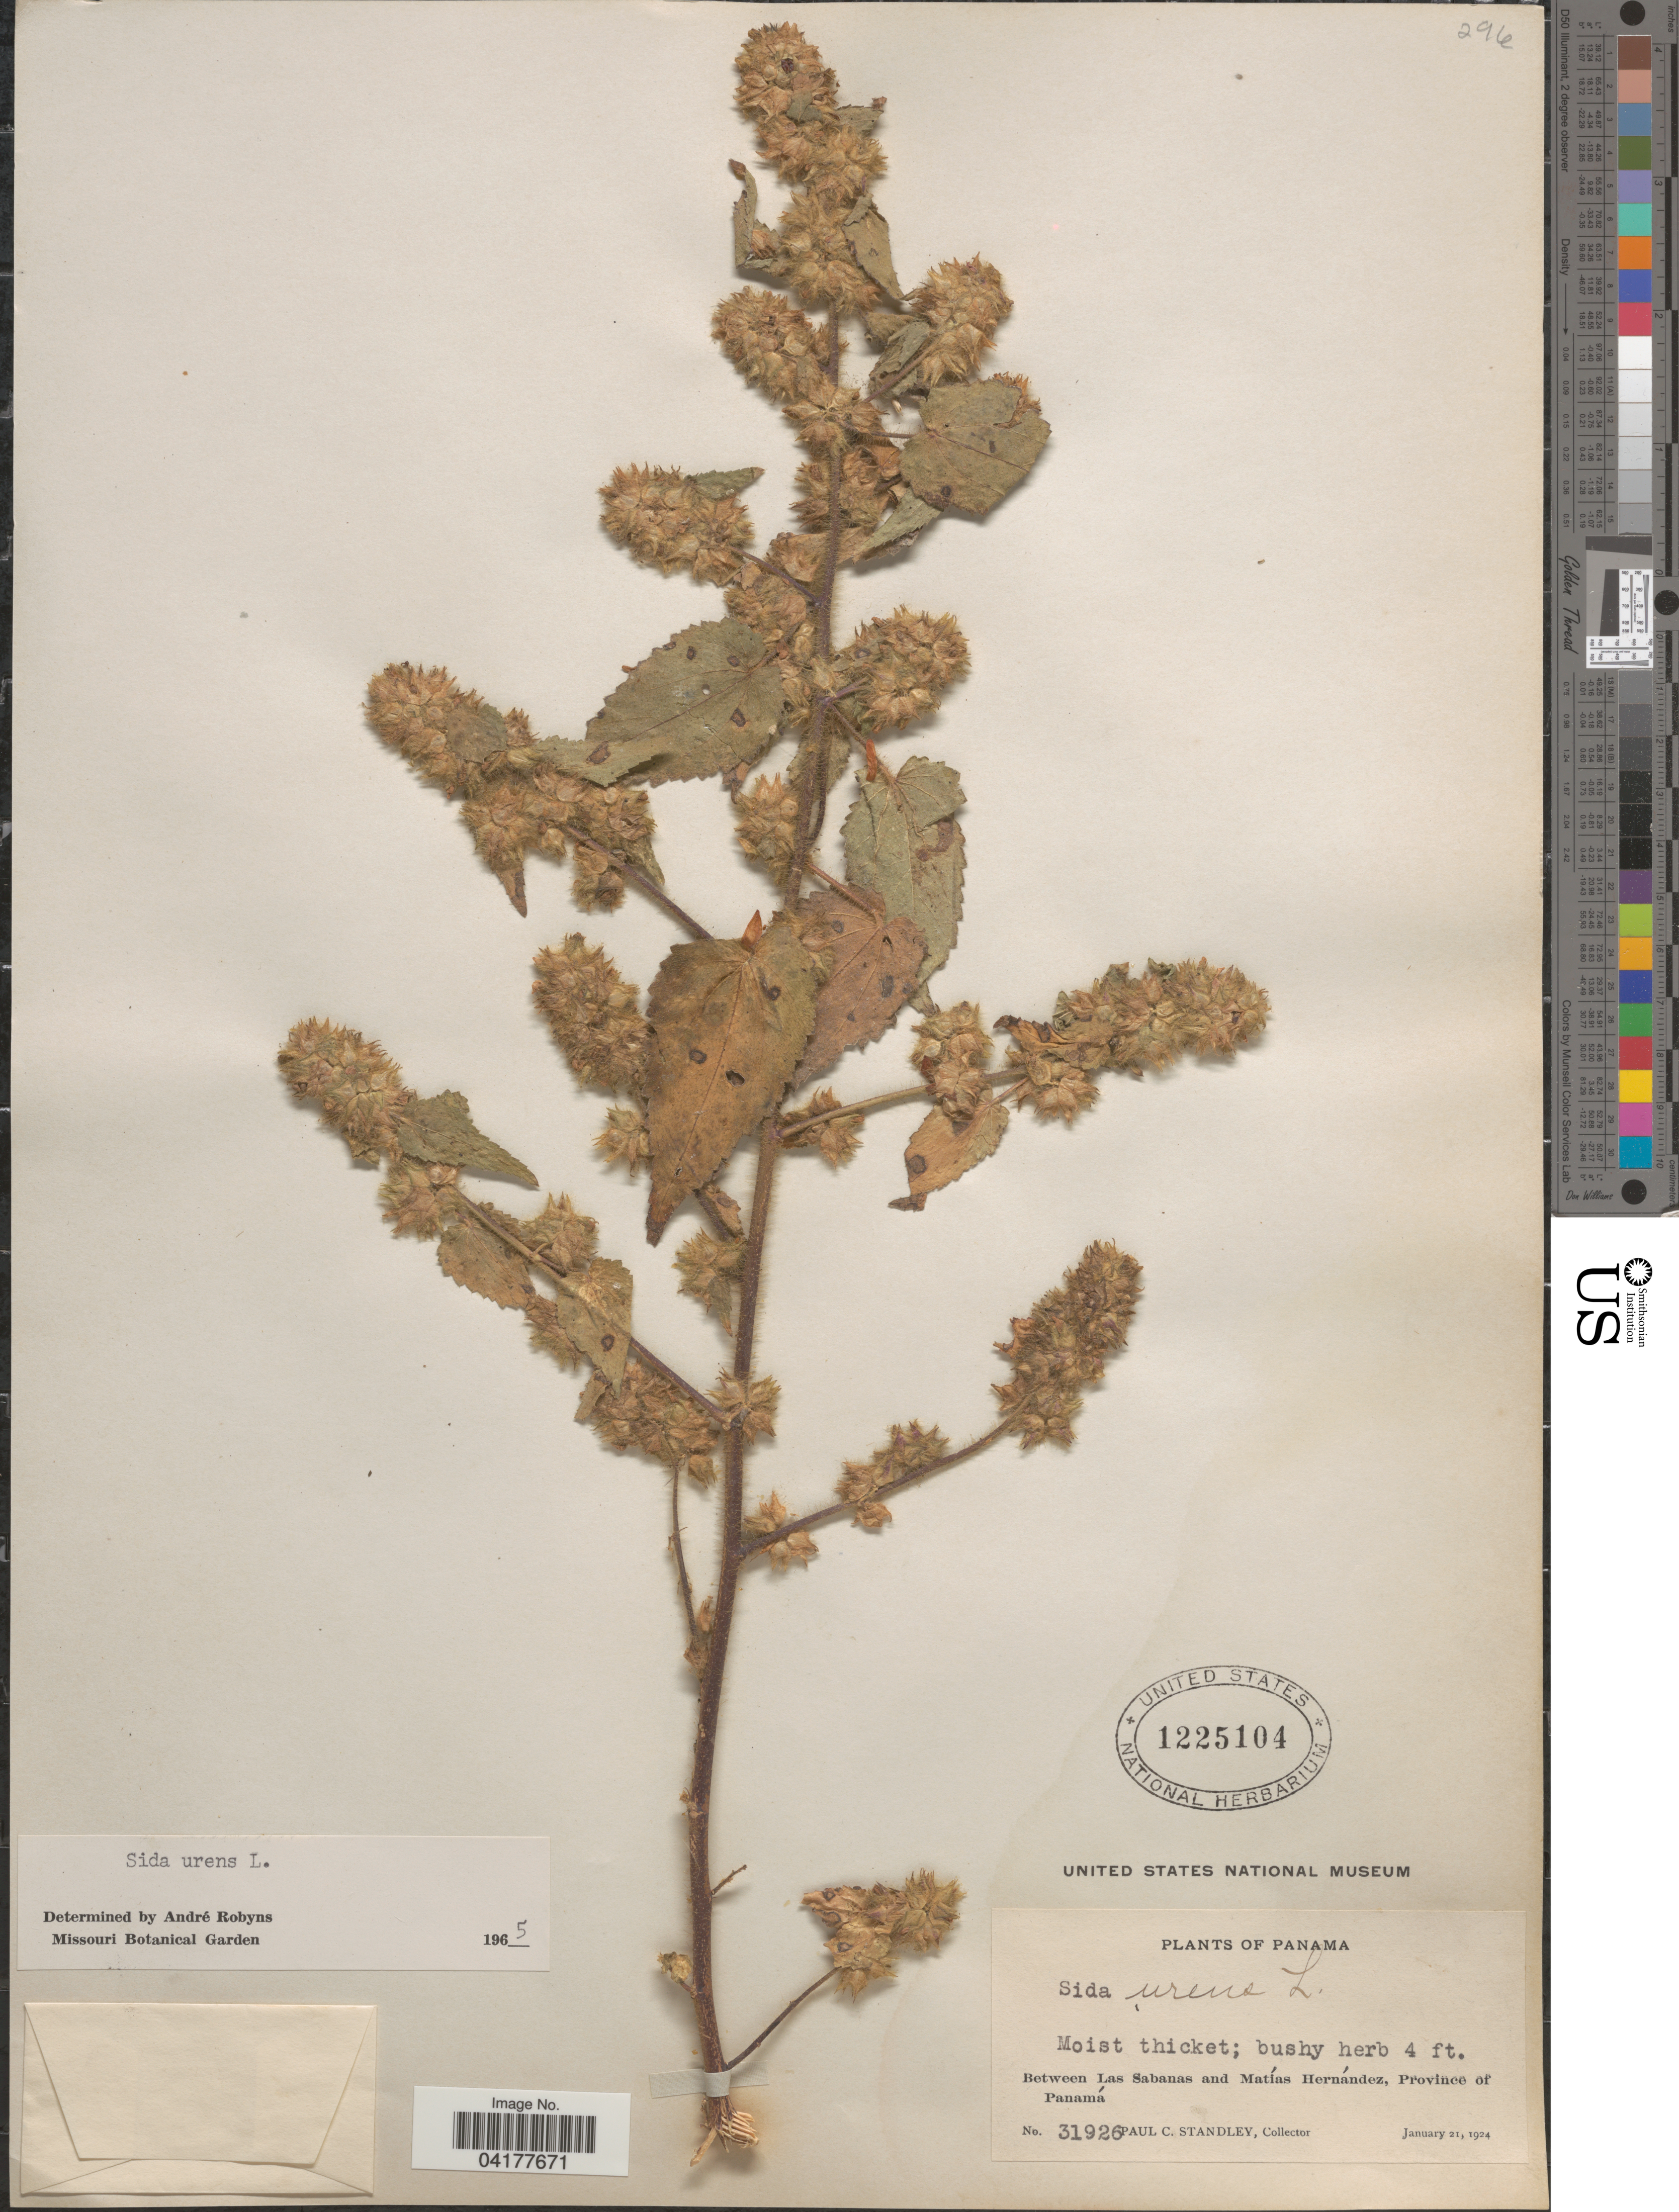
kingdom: Plantae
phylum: Tracheophyta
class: Magnoliopsida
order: Malvales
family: Malvaceae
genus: Sida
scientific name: Sida urens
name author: L.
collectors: P. C. Standley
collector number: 31926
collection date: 1924-01-21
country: Panama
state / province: Panamá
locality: Between Las Sabanas and Matías Hernández.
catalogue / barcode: US 1225104